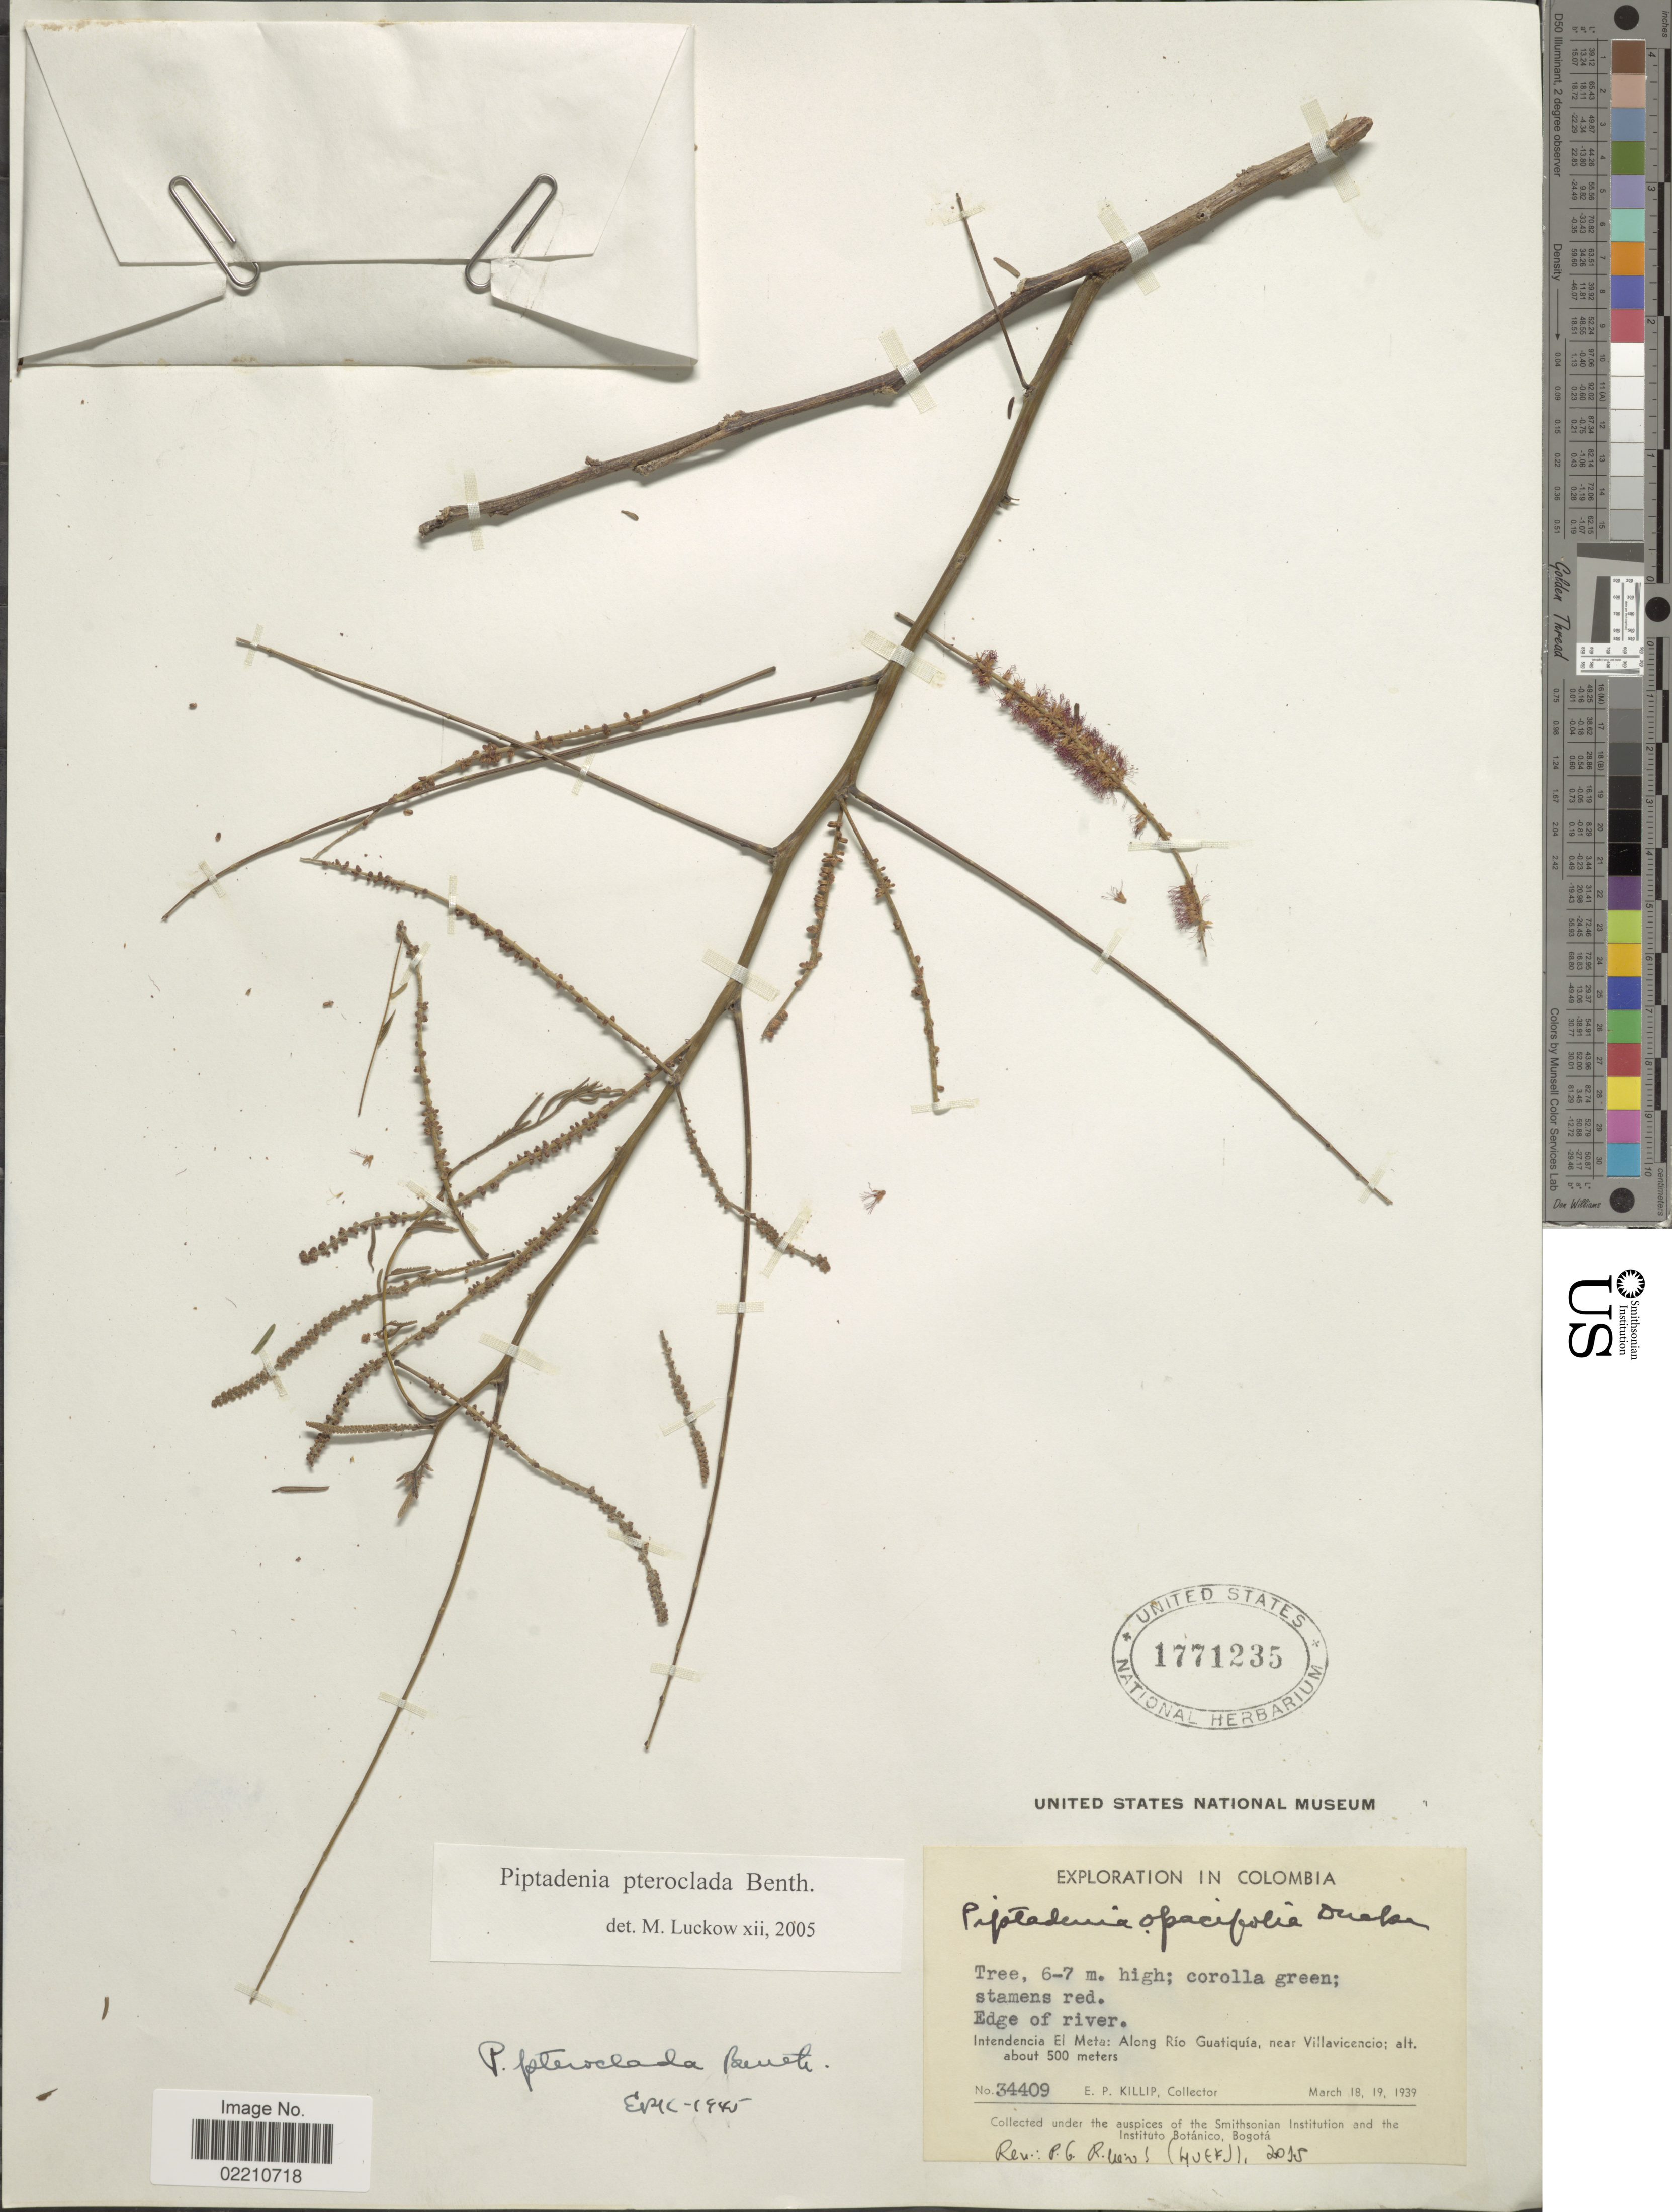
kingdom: Plantae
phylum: Tracheophyta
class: Magnoliopsida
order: Fabales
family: Fabaceae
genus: Piptadenia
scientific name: Piptadenia pteroclada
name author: Benth.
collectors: E. P. Killip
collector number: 34409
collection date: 1939-03-18/1939-03-19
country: Colombia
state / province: Meta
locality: Edge of river, Intendencia El Meta: along Río Guatiquía, near Villavicencia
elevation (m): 500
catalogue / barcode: US 1771235